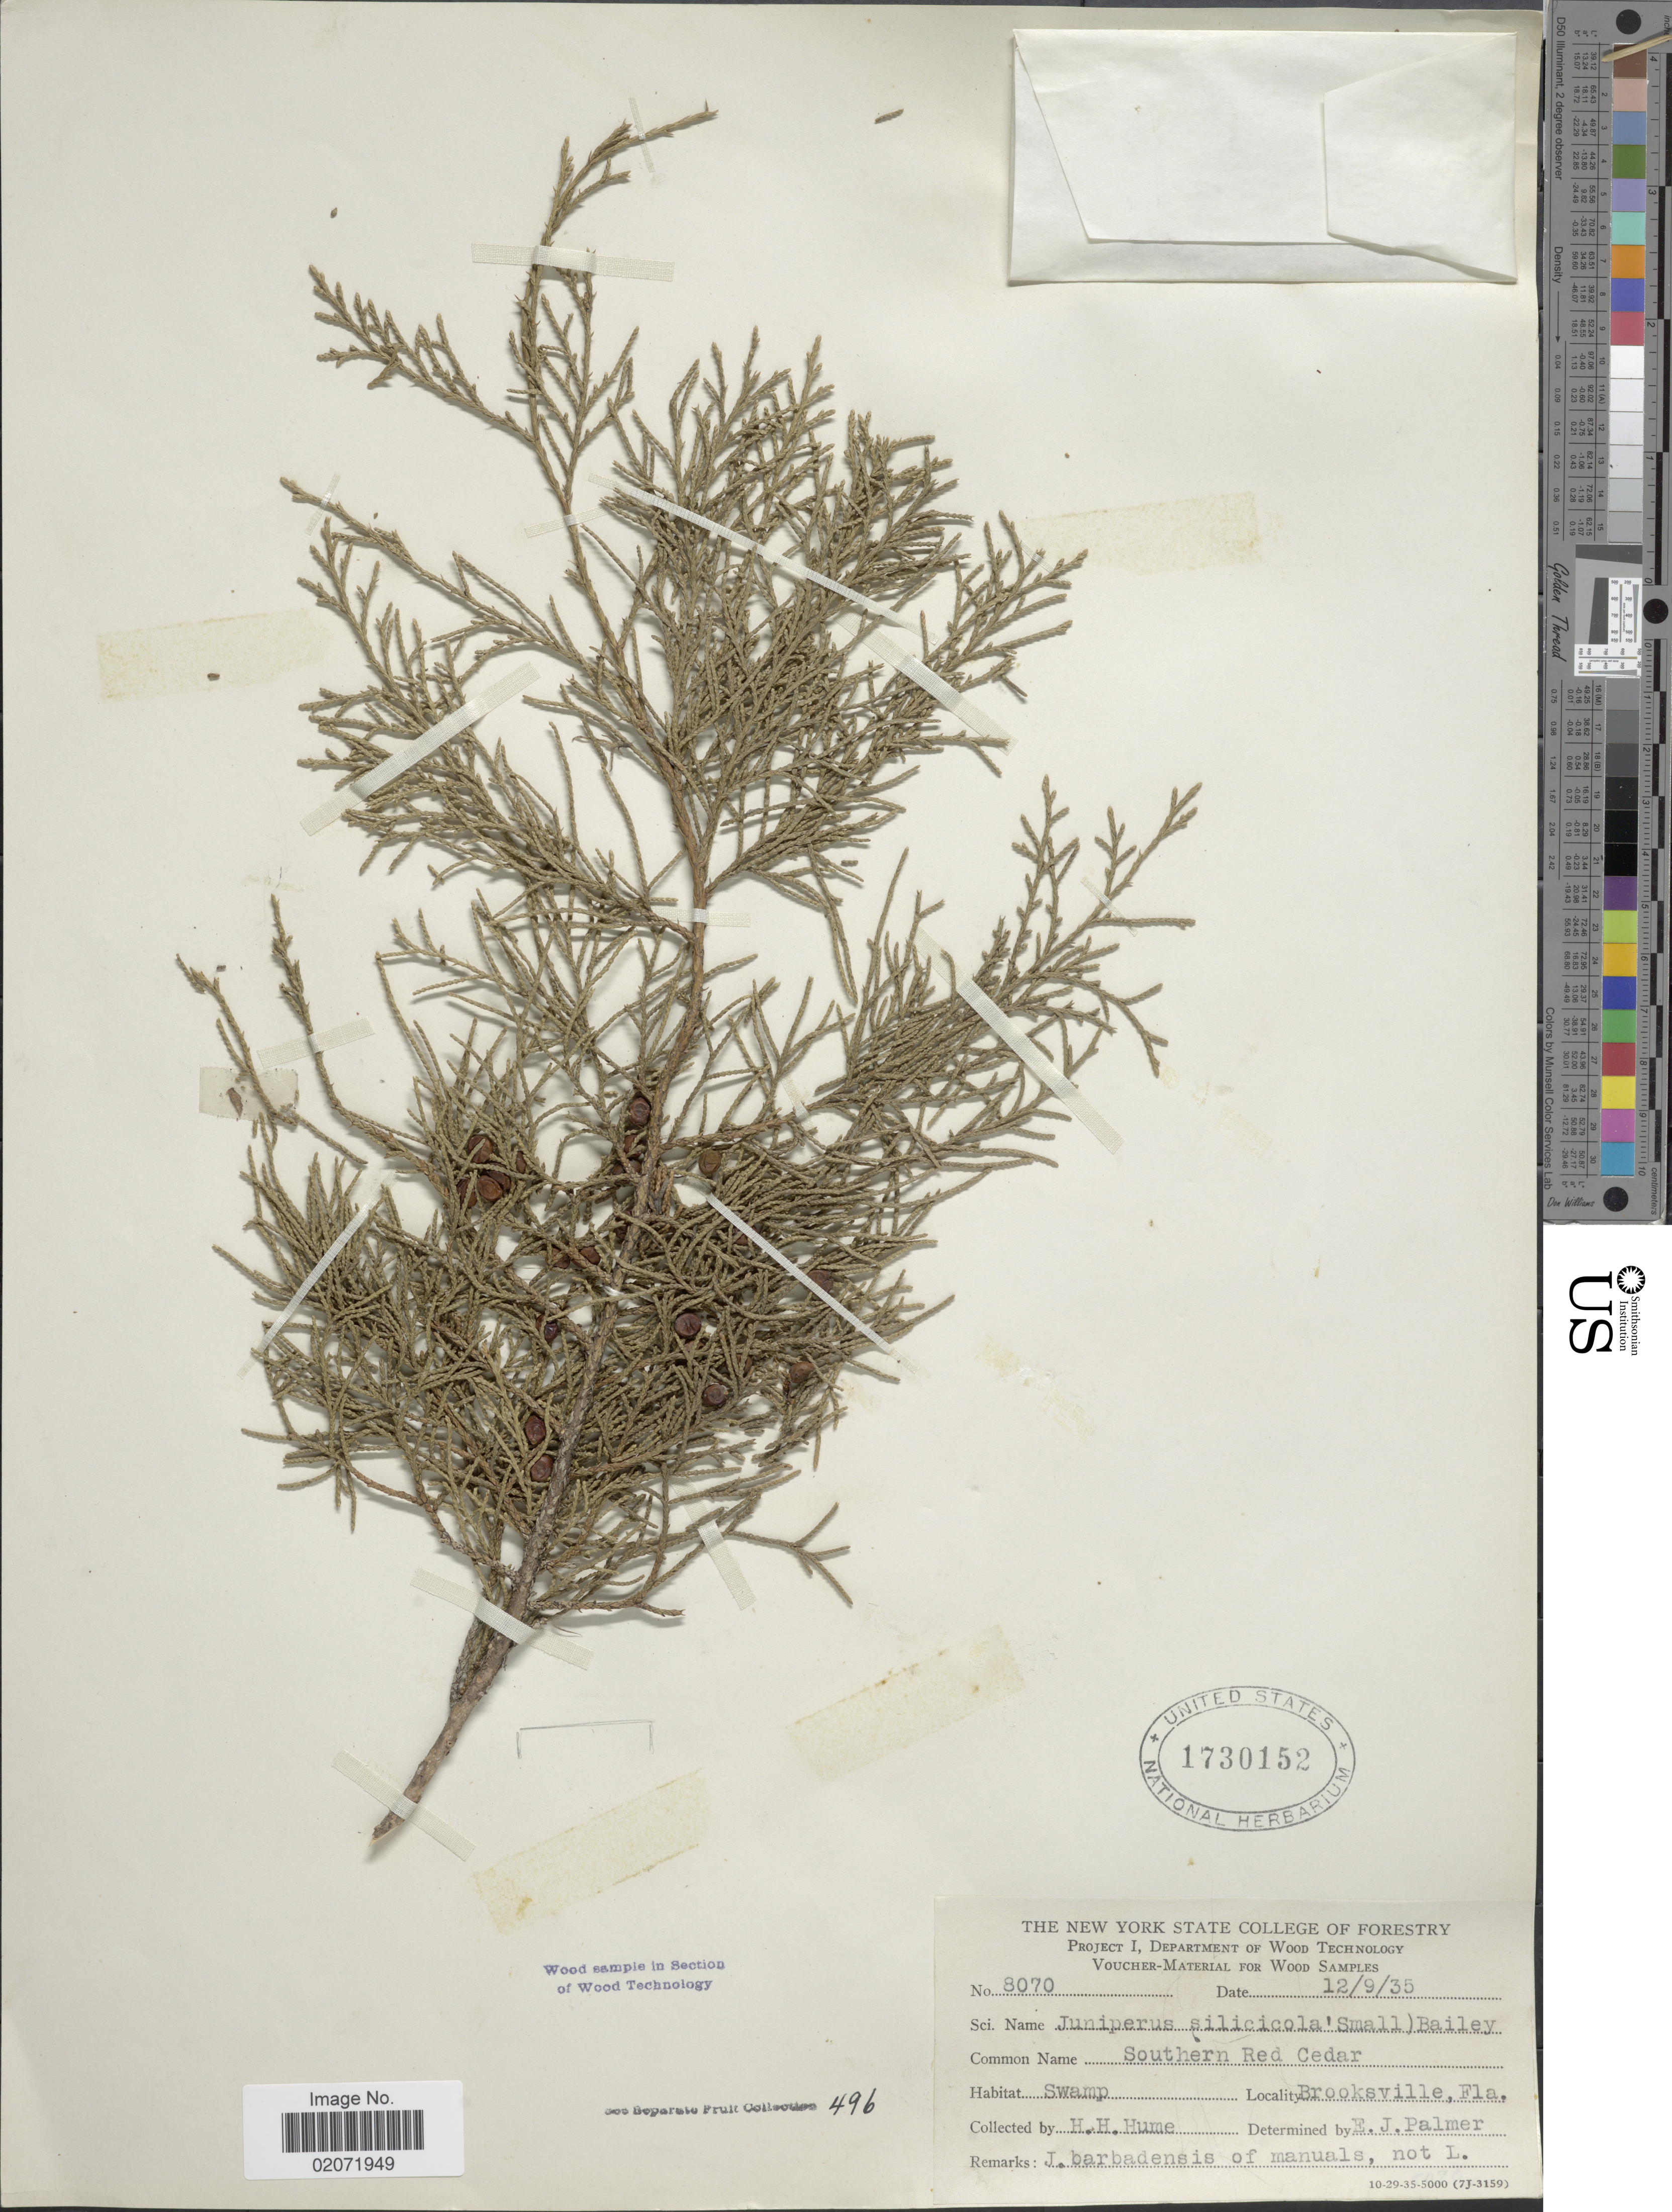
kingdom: Plantae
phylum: Tracheophyta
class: Pinopsida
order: Pinales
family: Cupressaceae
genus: Juniperus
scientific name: Juniperus silicicola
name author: (Small) L.H. Bailey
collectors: H. Hume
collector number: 8070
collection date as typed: Transcribed d/m/y: 12/3/5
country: United States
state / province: Florida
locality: Southern Red Cedar, Brooksville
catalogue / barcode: US 1730152